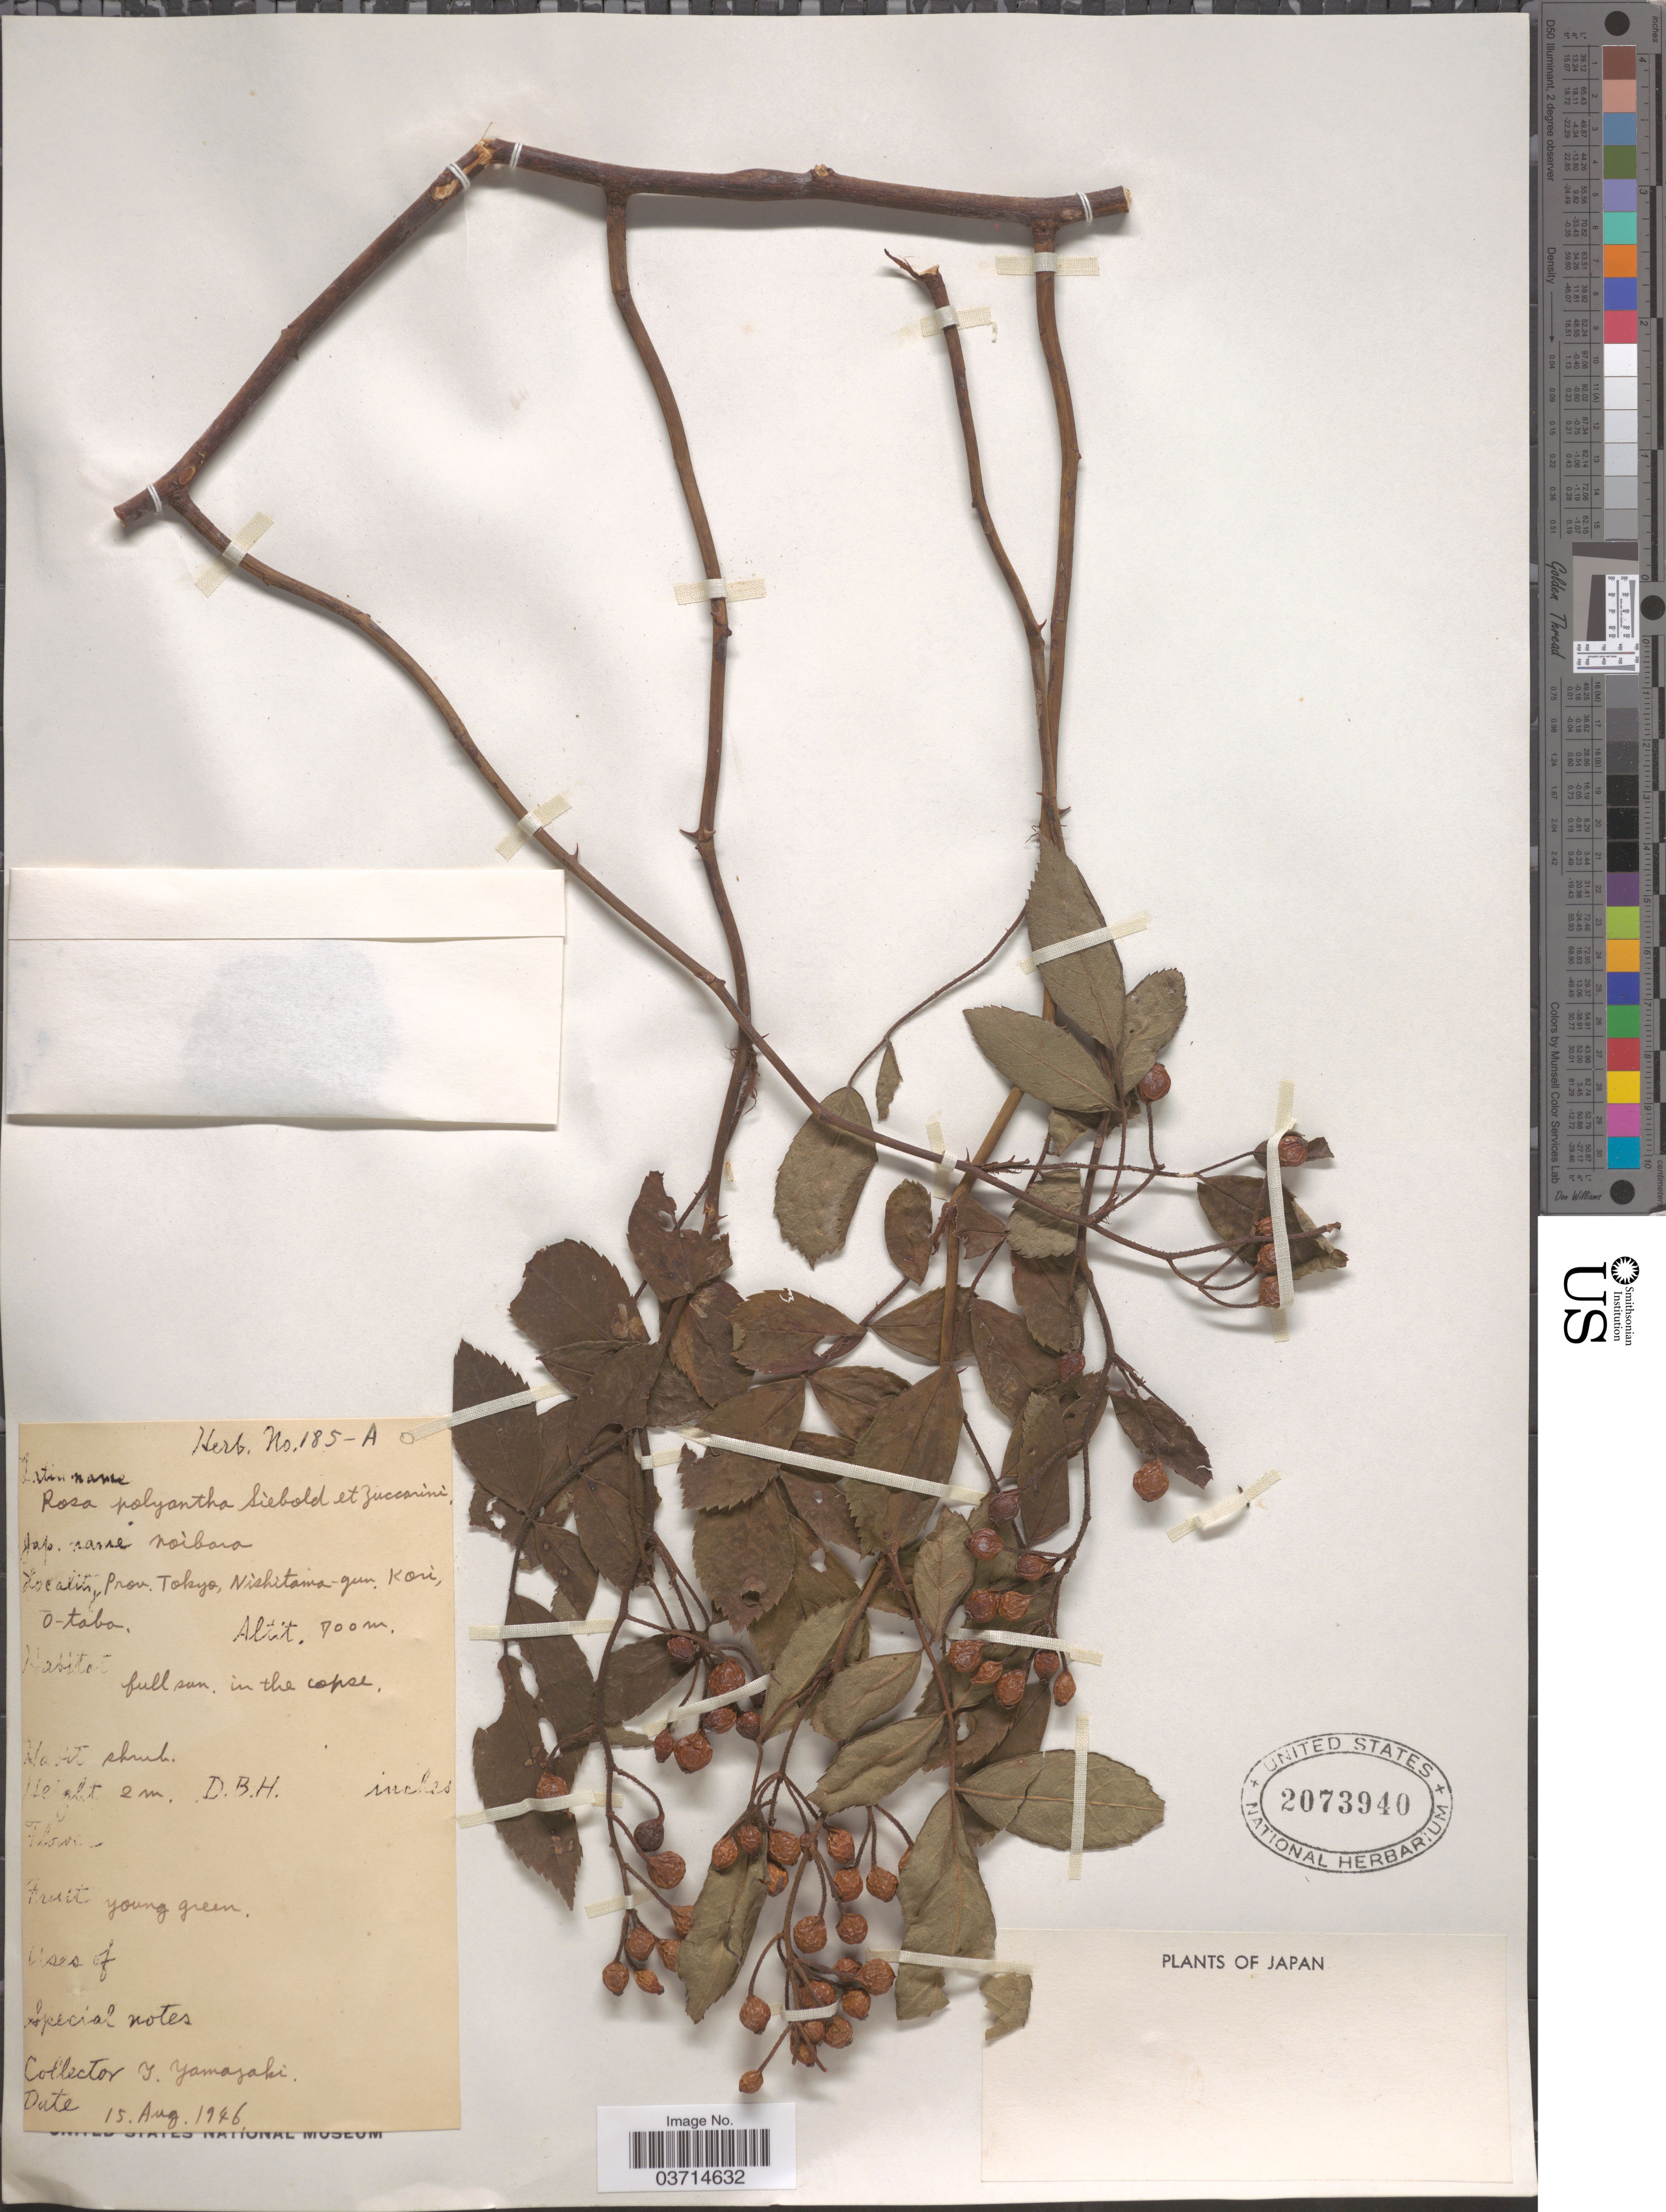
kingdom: Plantae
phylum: Tracheophyta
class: Magnoliopsida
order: Rosales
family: Rosaceae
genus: Rosa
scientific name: Rosa polyantha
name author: Siebold & Zucc.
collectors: T. Yamazaki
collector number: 185-A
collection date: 1946-08-15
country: Japan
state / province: Tokyo, Federal City of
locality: Nishitama-gun, Kori, Ō-taba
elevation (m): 700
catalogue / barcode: US 2073940